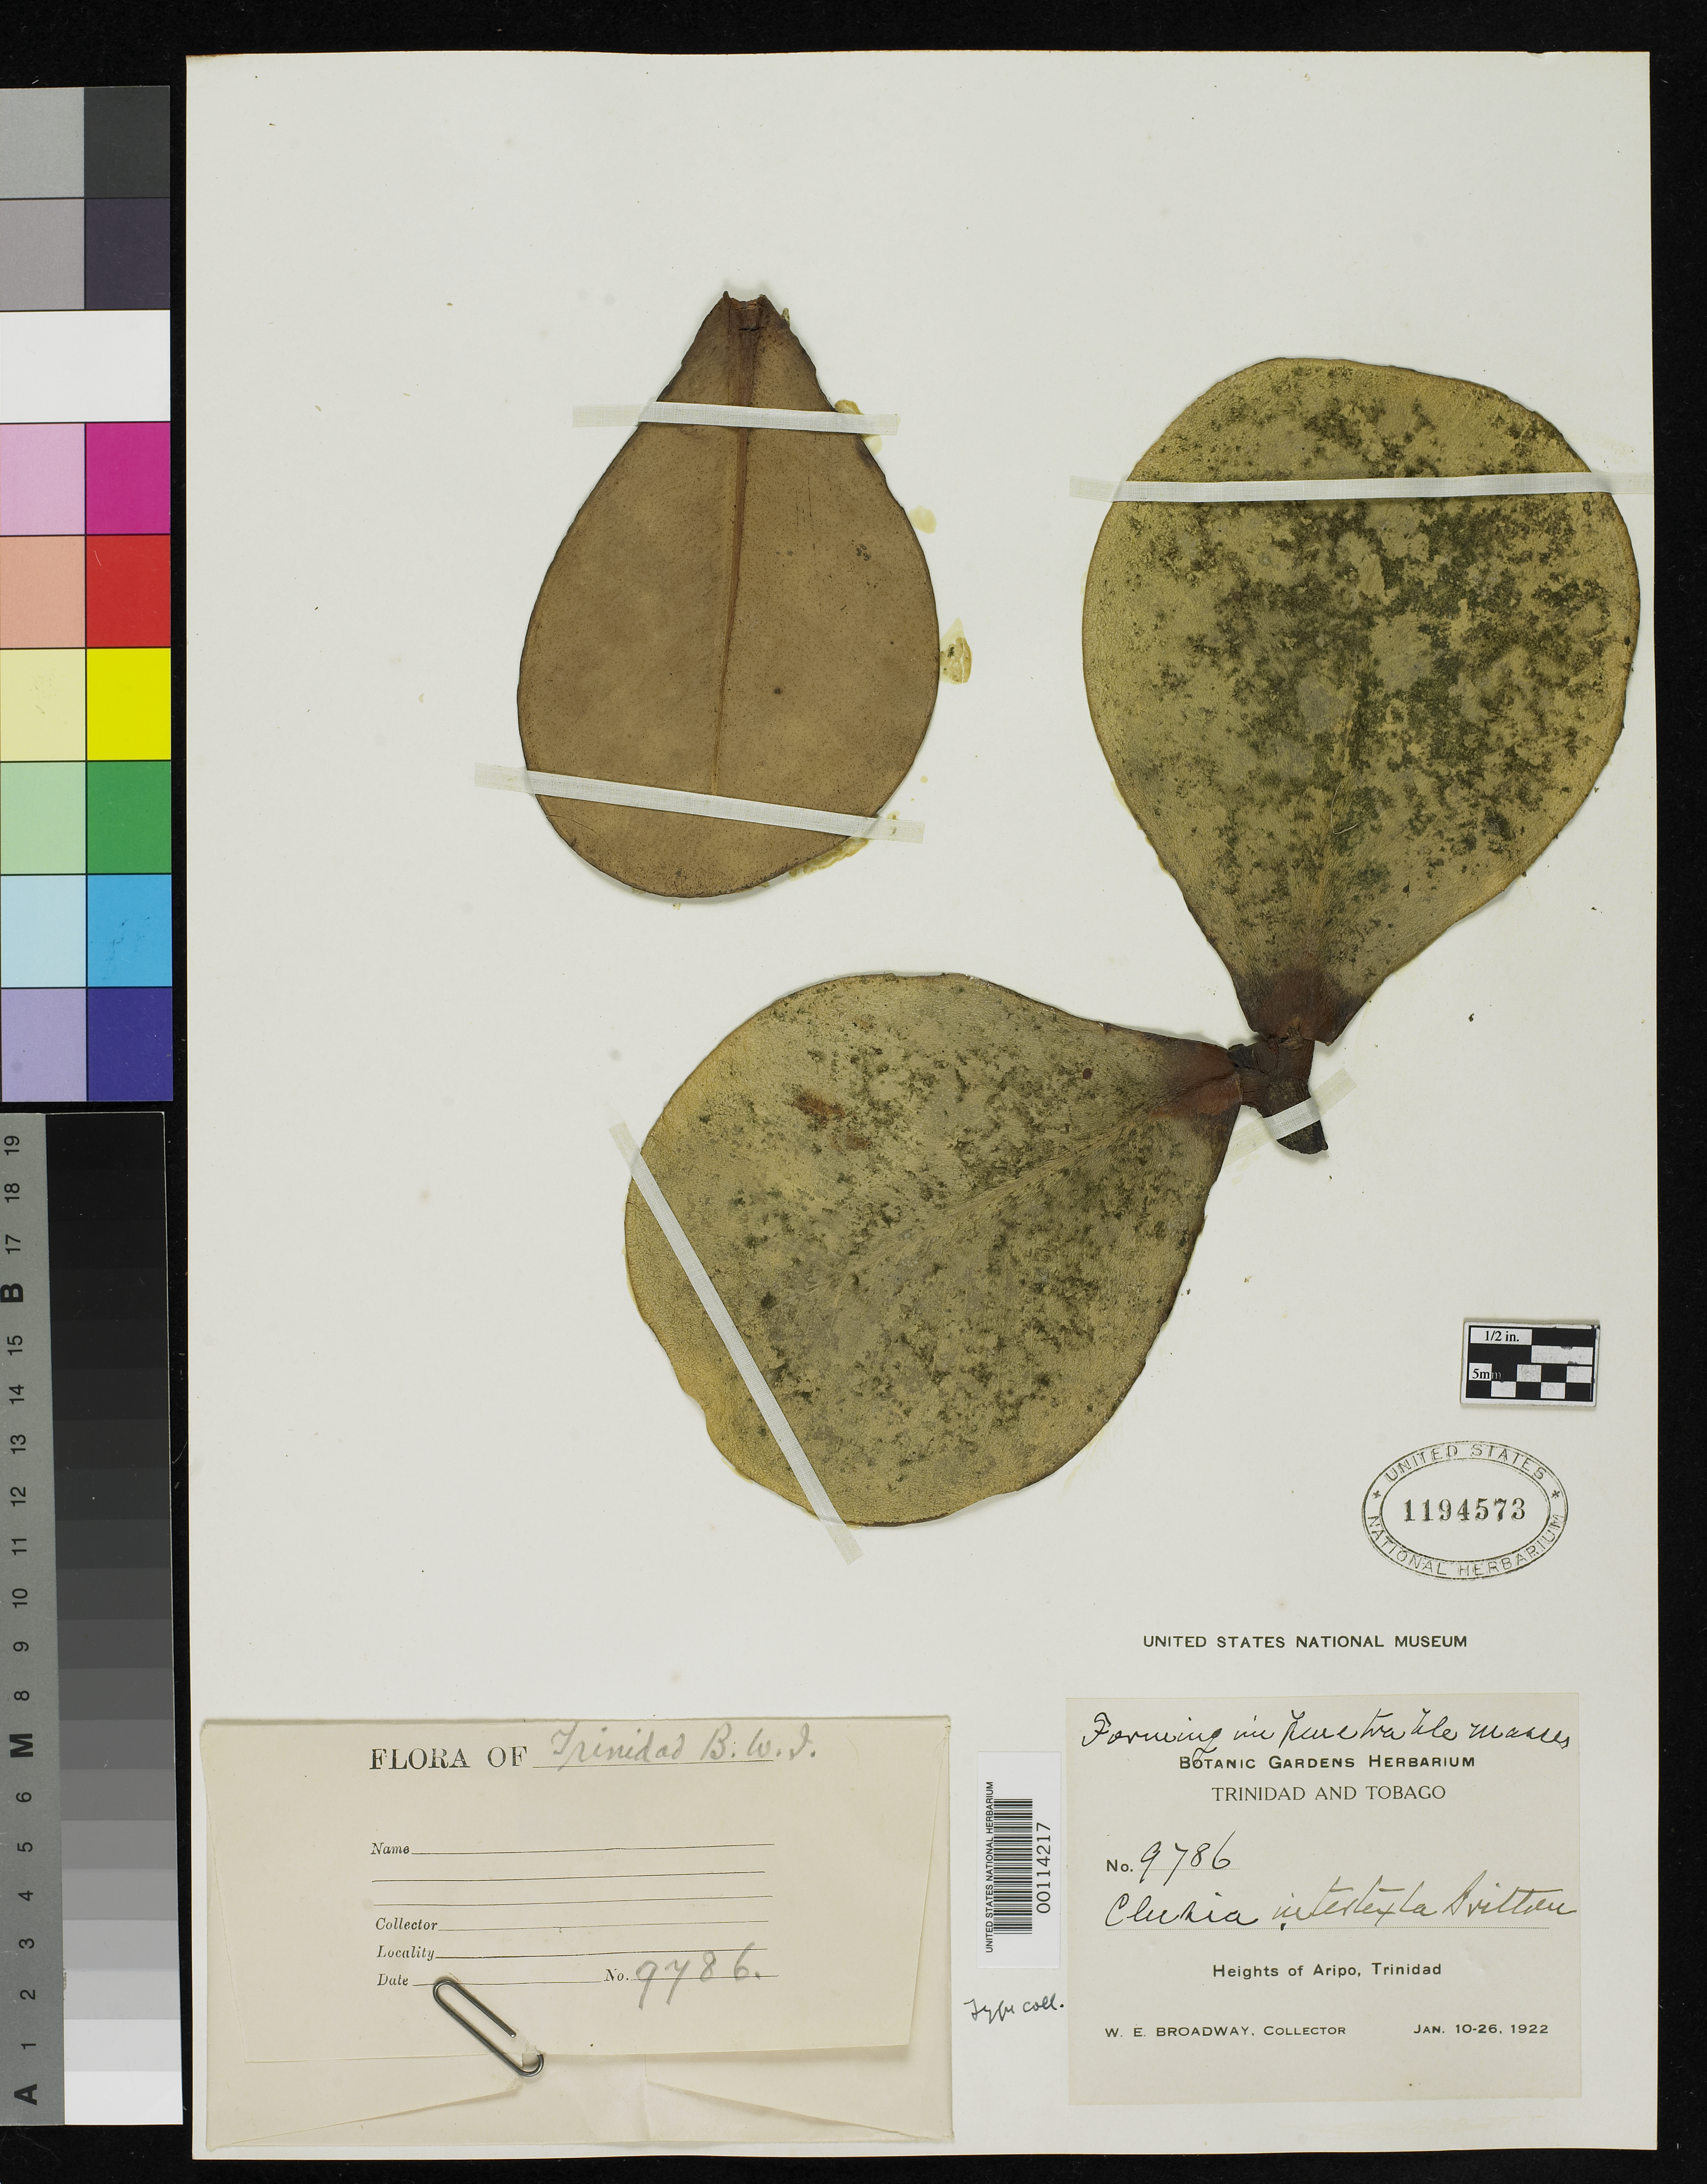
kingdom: Plantae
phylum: Tracheophyta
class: Magnoliopsida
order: Malpighiales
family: Clusiaceae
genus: Clusia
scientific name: Clusia intertexta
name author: Britton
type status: Isotype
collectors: W. E. Broadway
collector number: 9786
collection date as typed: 10 Jan 1922 to 26 Jan 1922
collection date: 1922-01-10/1922-01-26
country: Trinidad and Tobago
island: Trinidad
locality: Heights of Aripo, Trinidad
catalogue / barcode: US 1194573